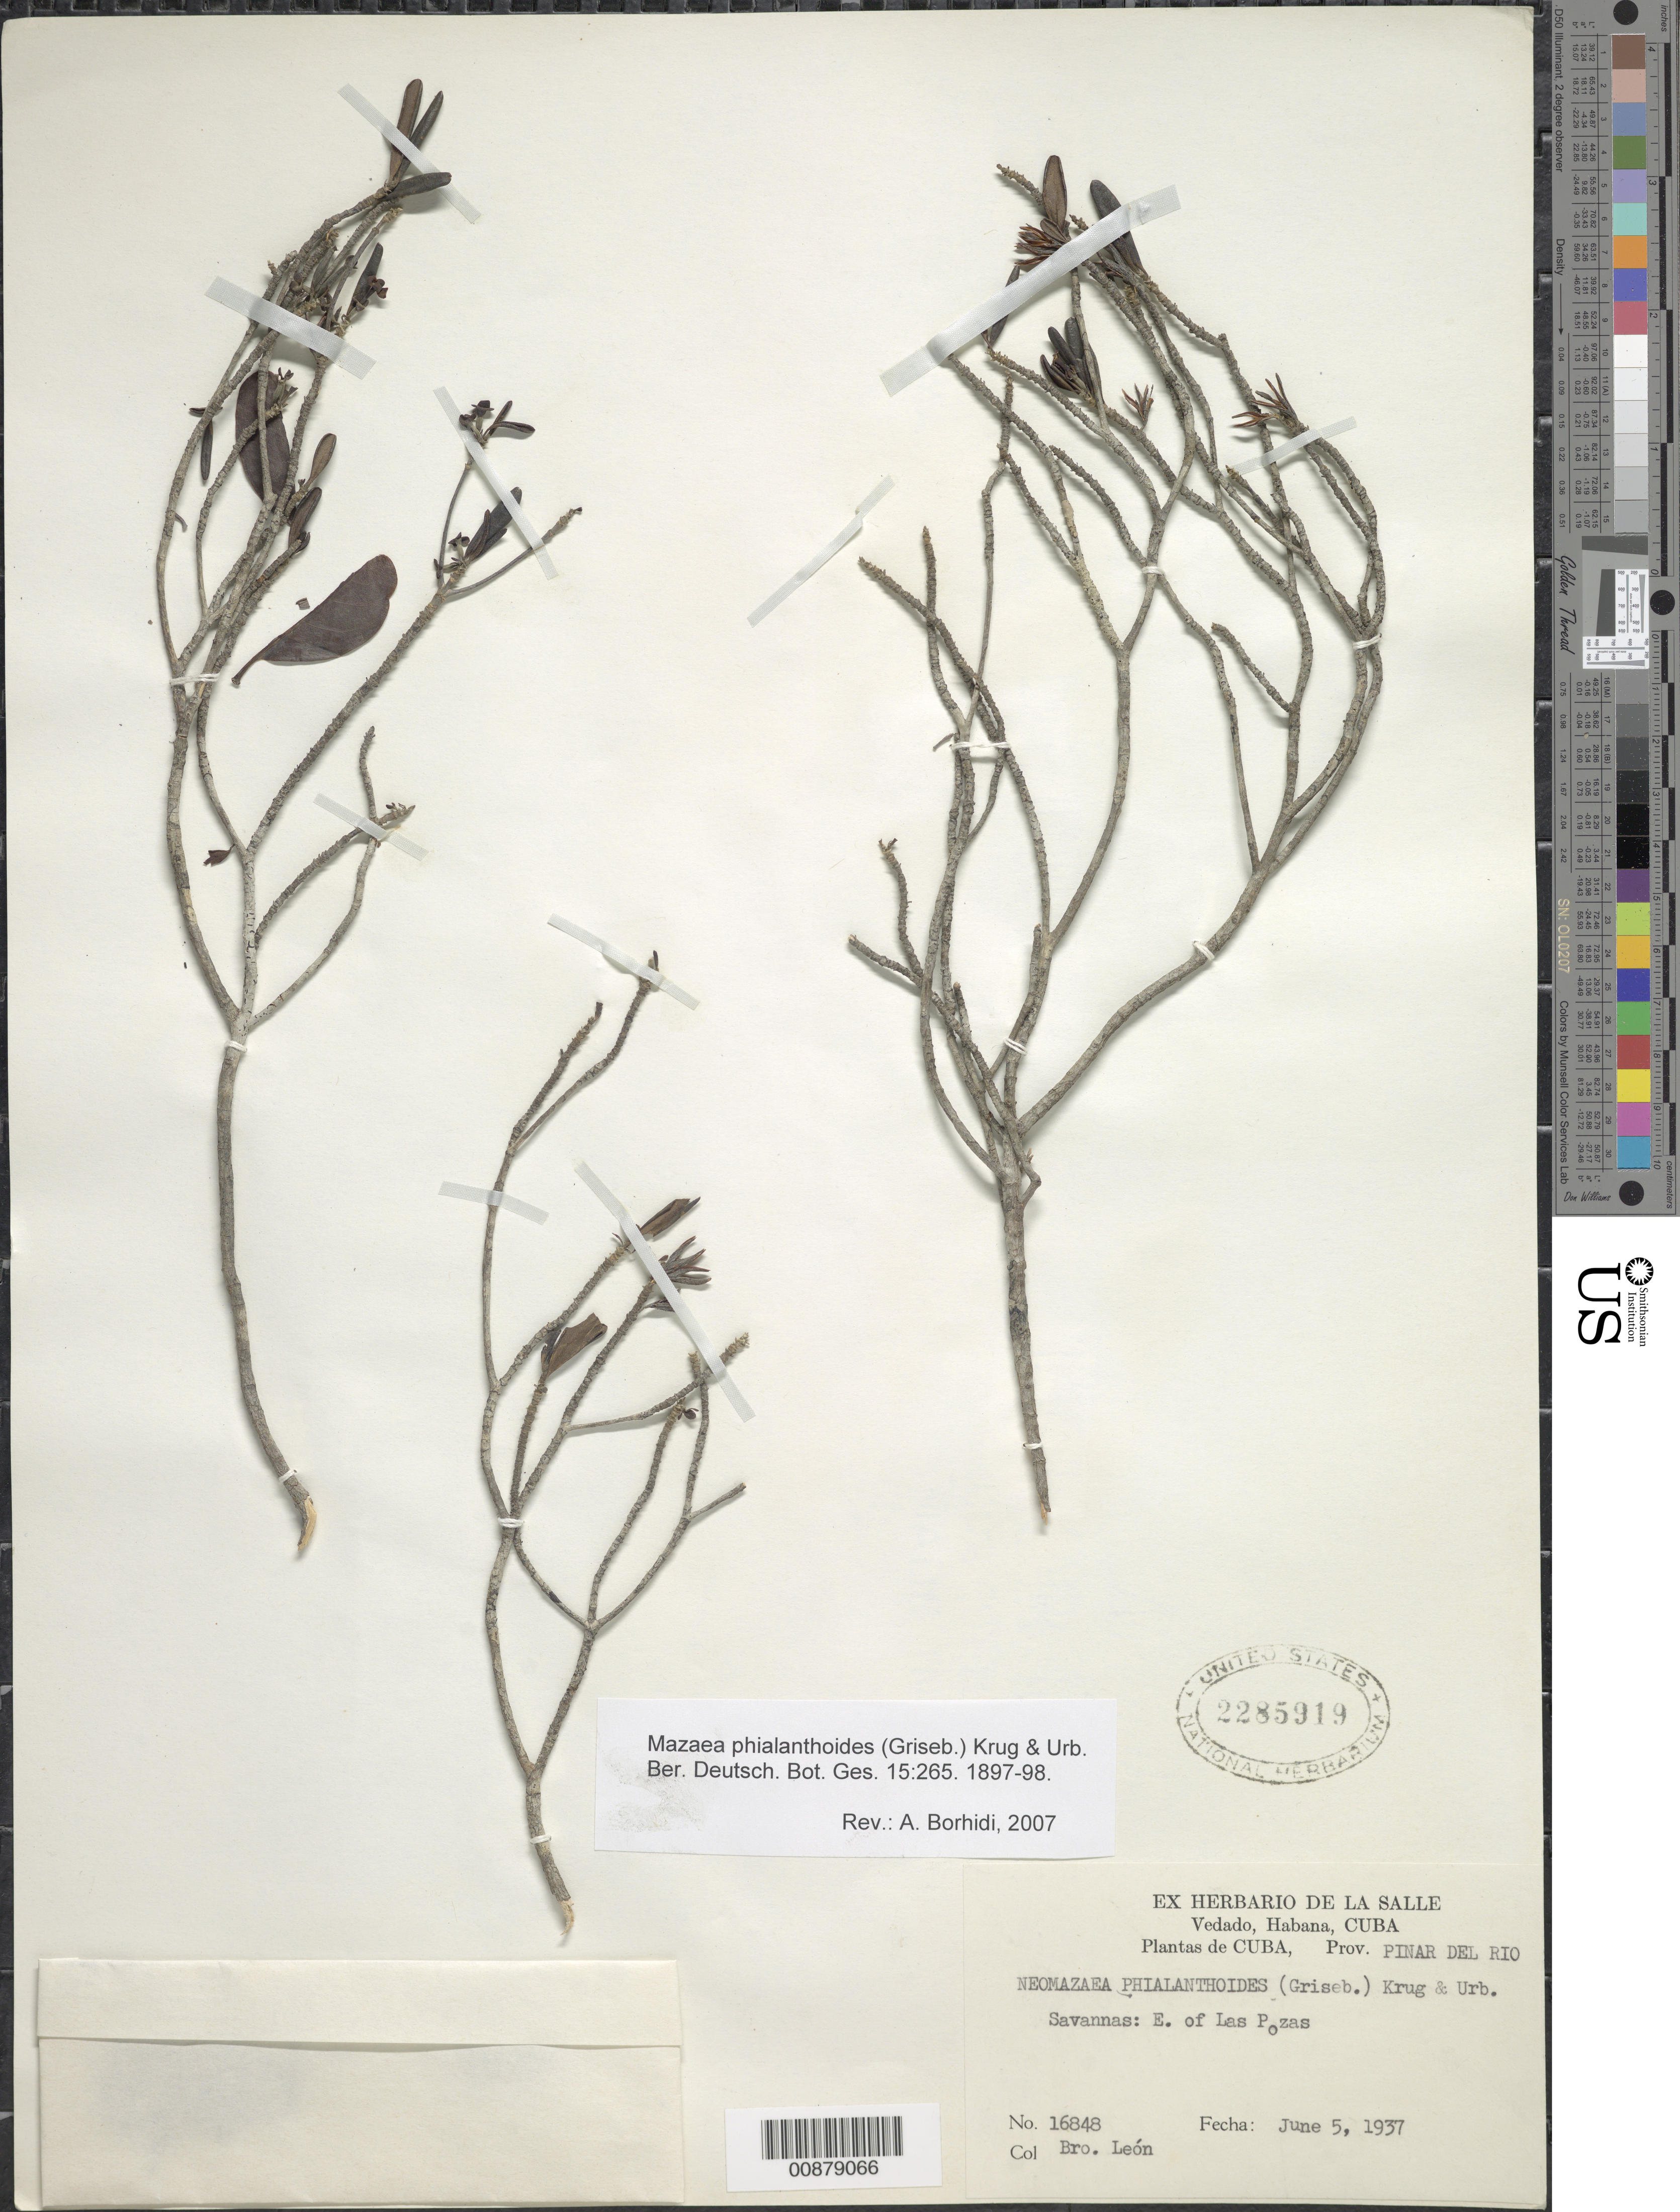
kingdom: Plantae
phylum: Tracheophyta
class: Magnoliopsida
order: Gentianales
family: Rubiaceae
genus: Mazaea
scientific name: Mazaea phialanthoides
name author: (Griseb.) Krug & Urb.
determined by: Borhidi, Attila L.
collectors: Bro. León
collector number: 16848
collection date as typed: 05 Jun 1937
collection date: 1937-06-05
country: Cuba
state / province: Pinar del Rio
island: Cuba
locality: Las Pozas, E of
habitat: Savannas.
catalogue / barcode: US 2285919